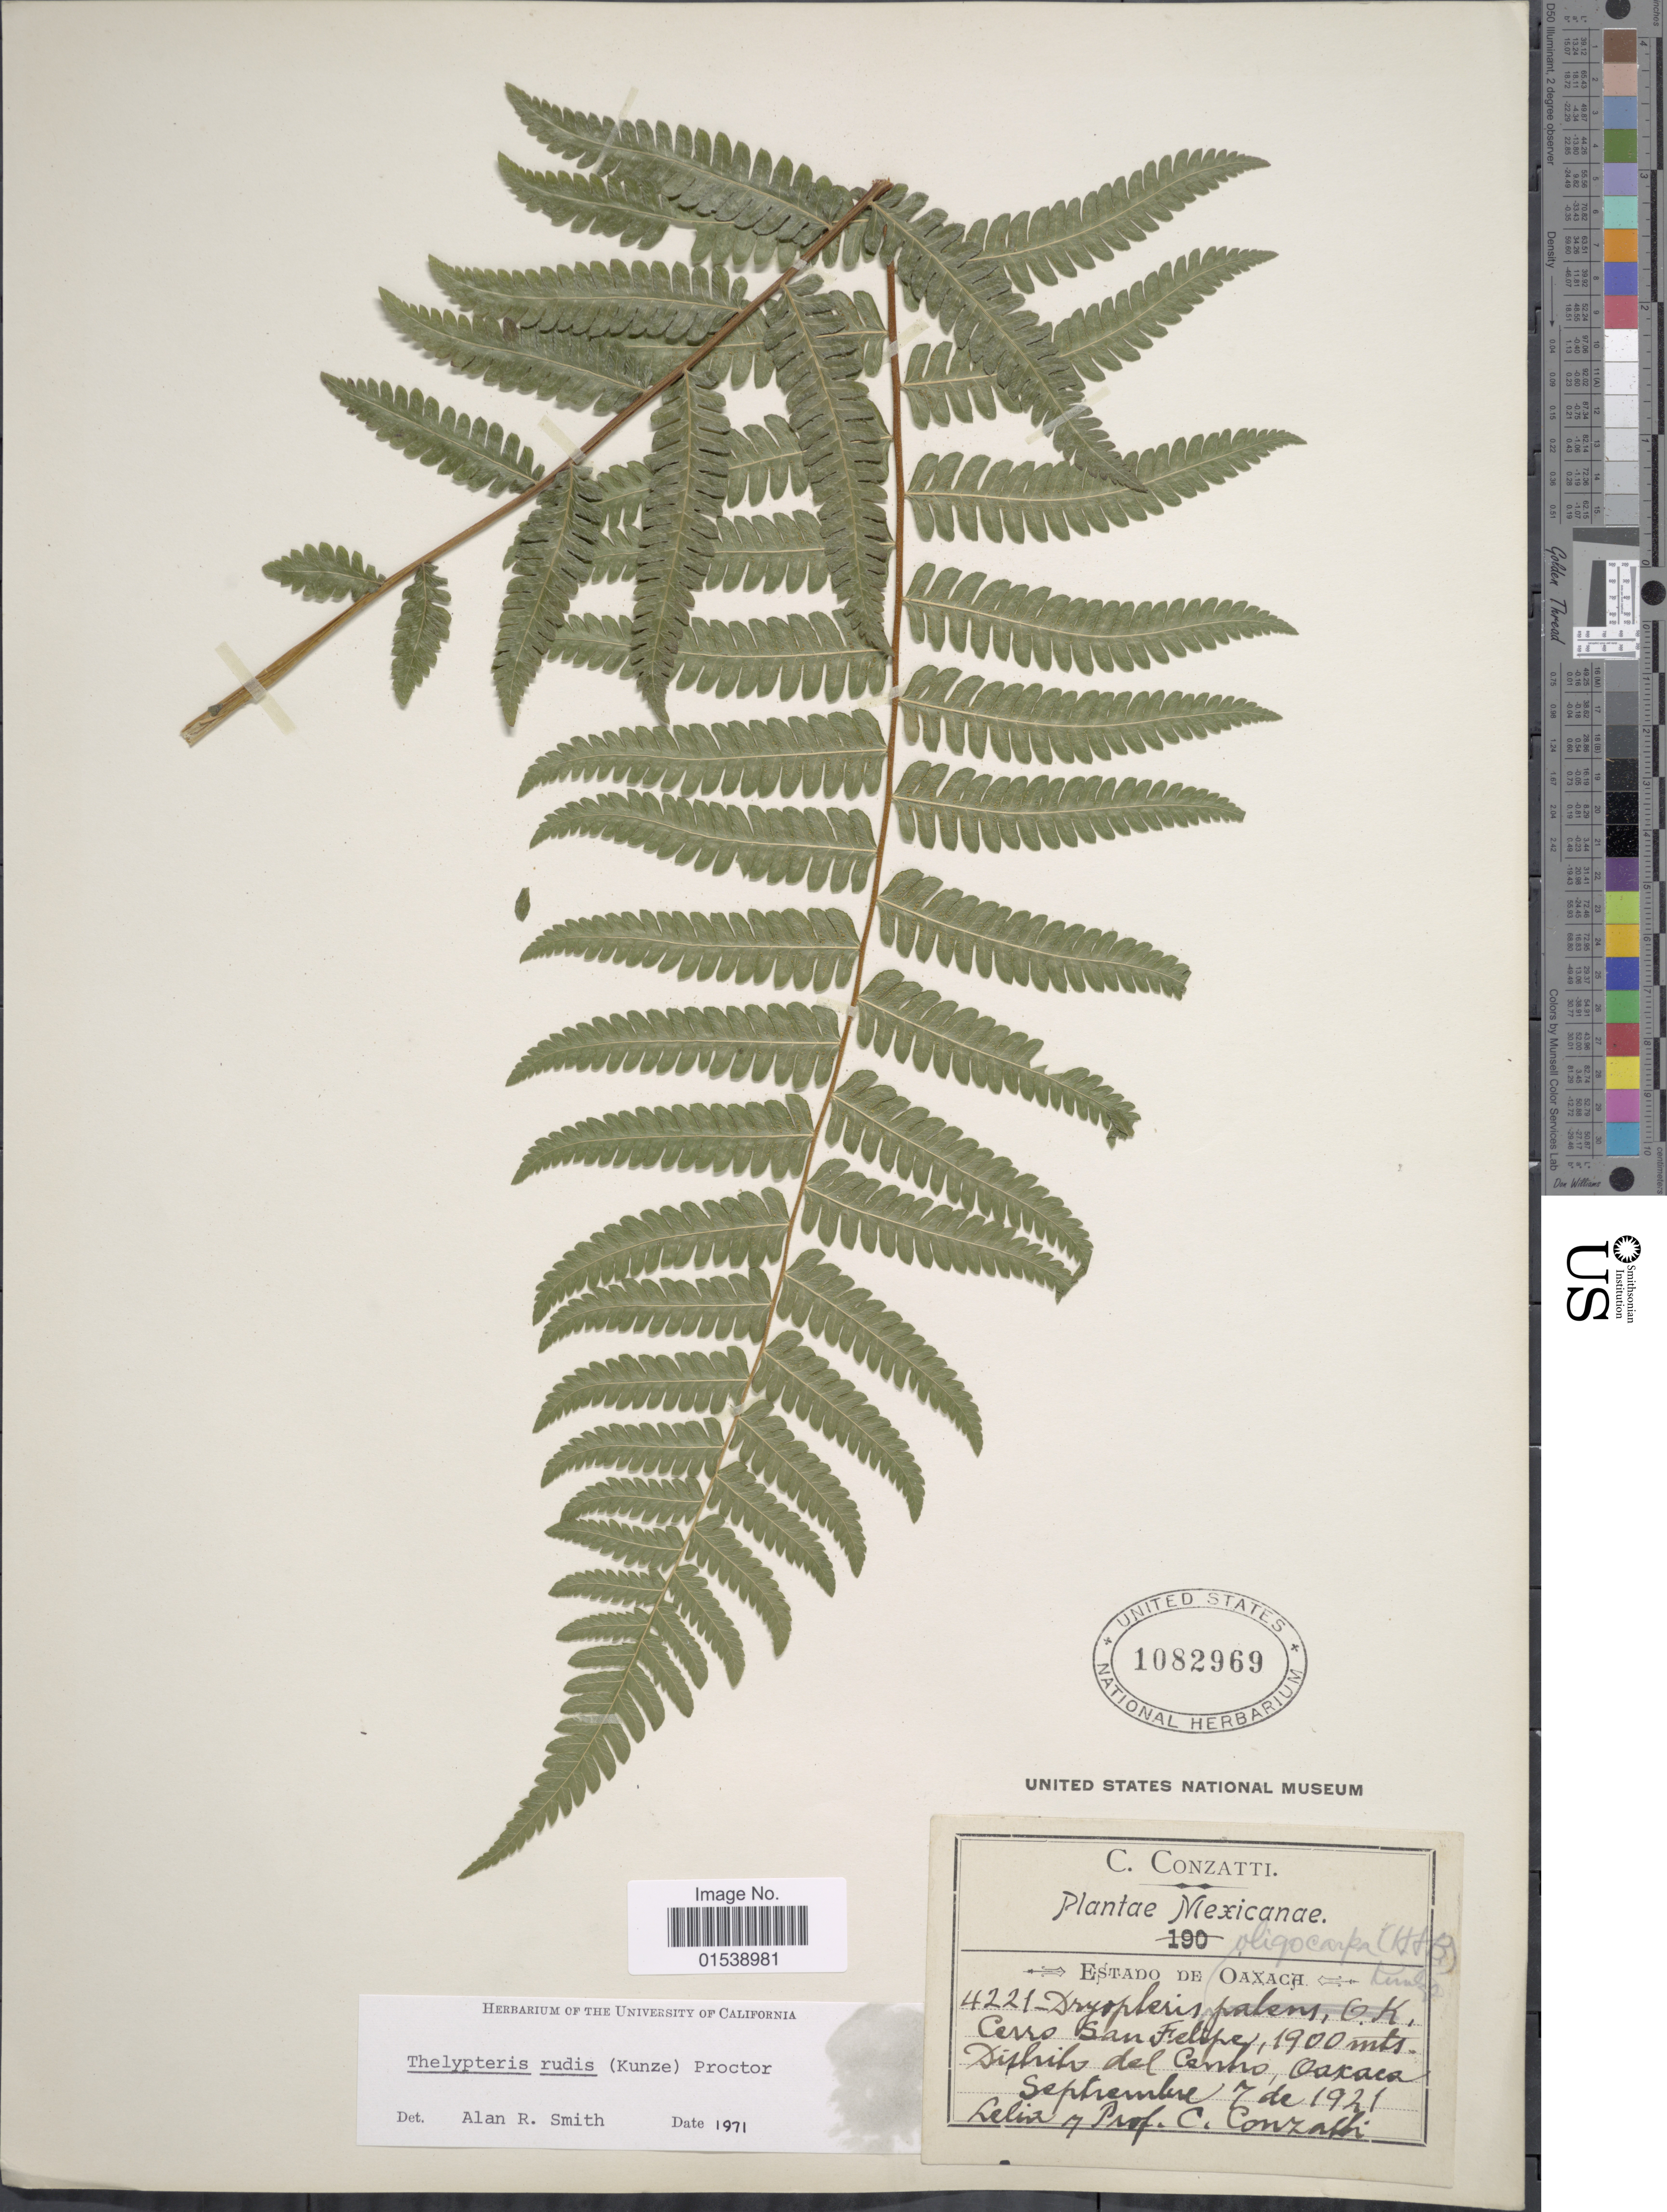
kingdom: Plantae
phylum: Tracheophyta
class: Polypodiopsida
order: Polypodiales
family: Thelypteridaceae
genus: Amauropelta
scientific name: Amauropelta rudis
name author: (Kunze) Pic. Serm.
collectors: C. Conzatti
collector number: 4221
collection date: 1921-09-07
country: Mexico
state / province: Oaxaca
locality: Cerro San Felipe, Distrito del Centro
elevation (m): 1900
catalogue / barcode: US 1082969